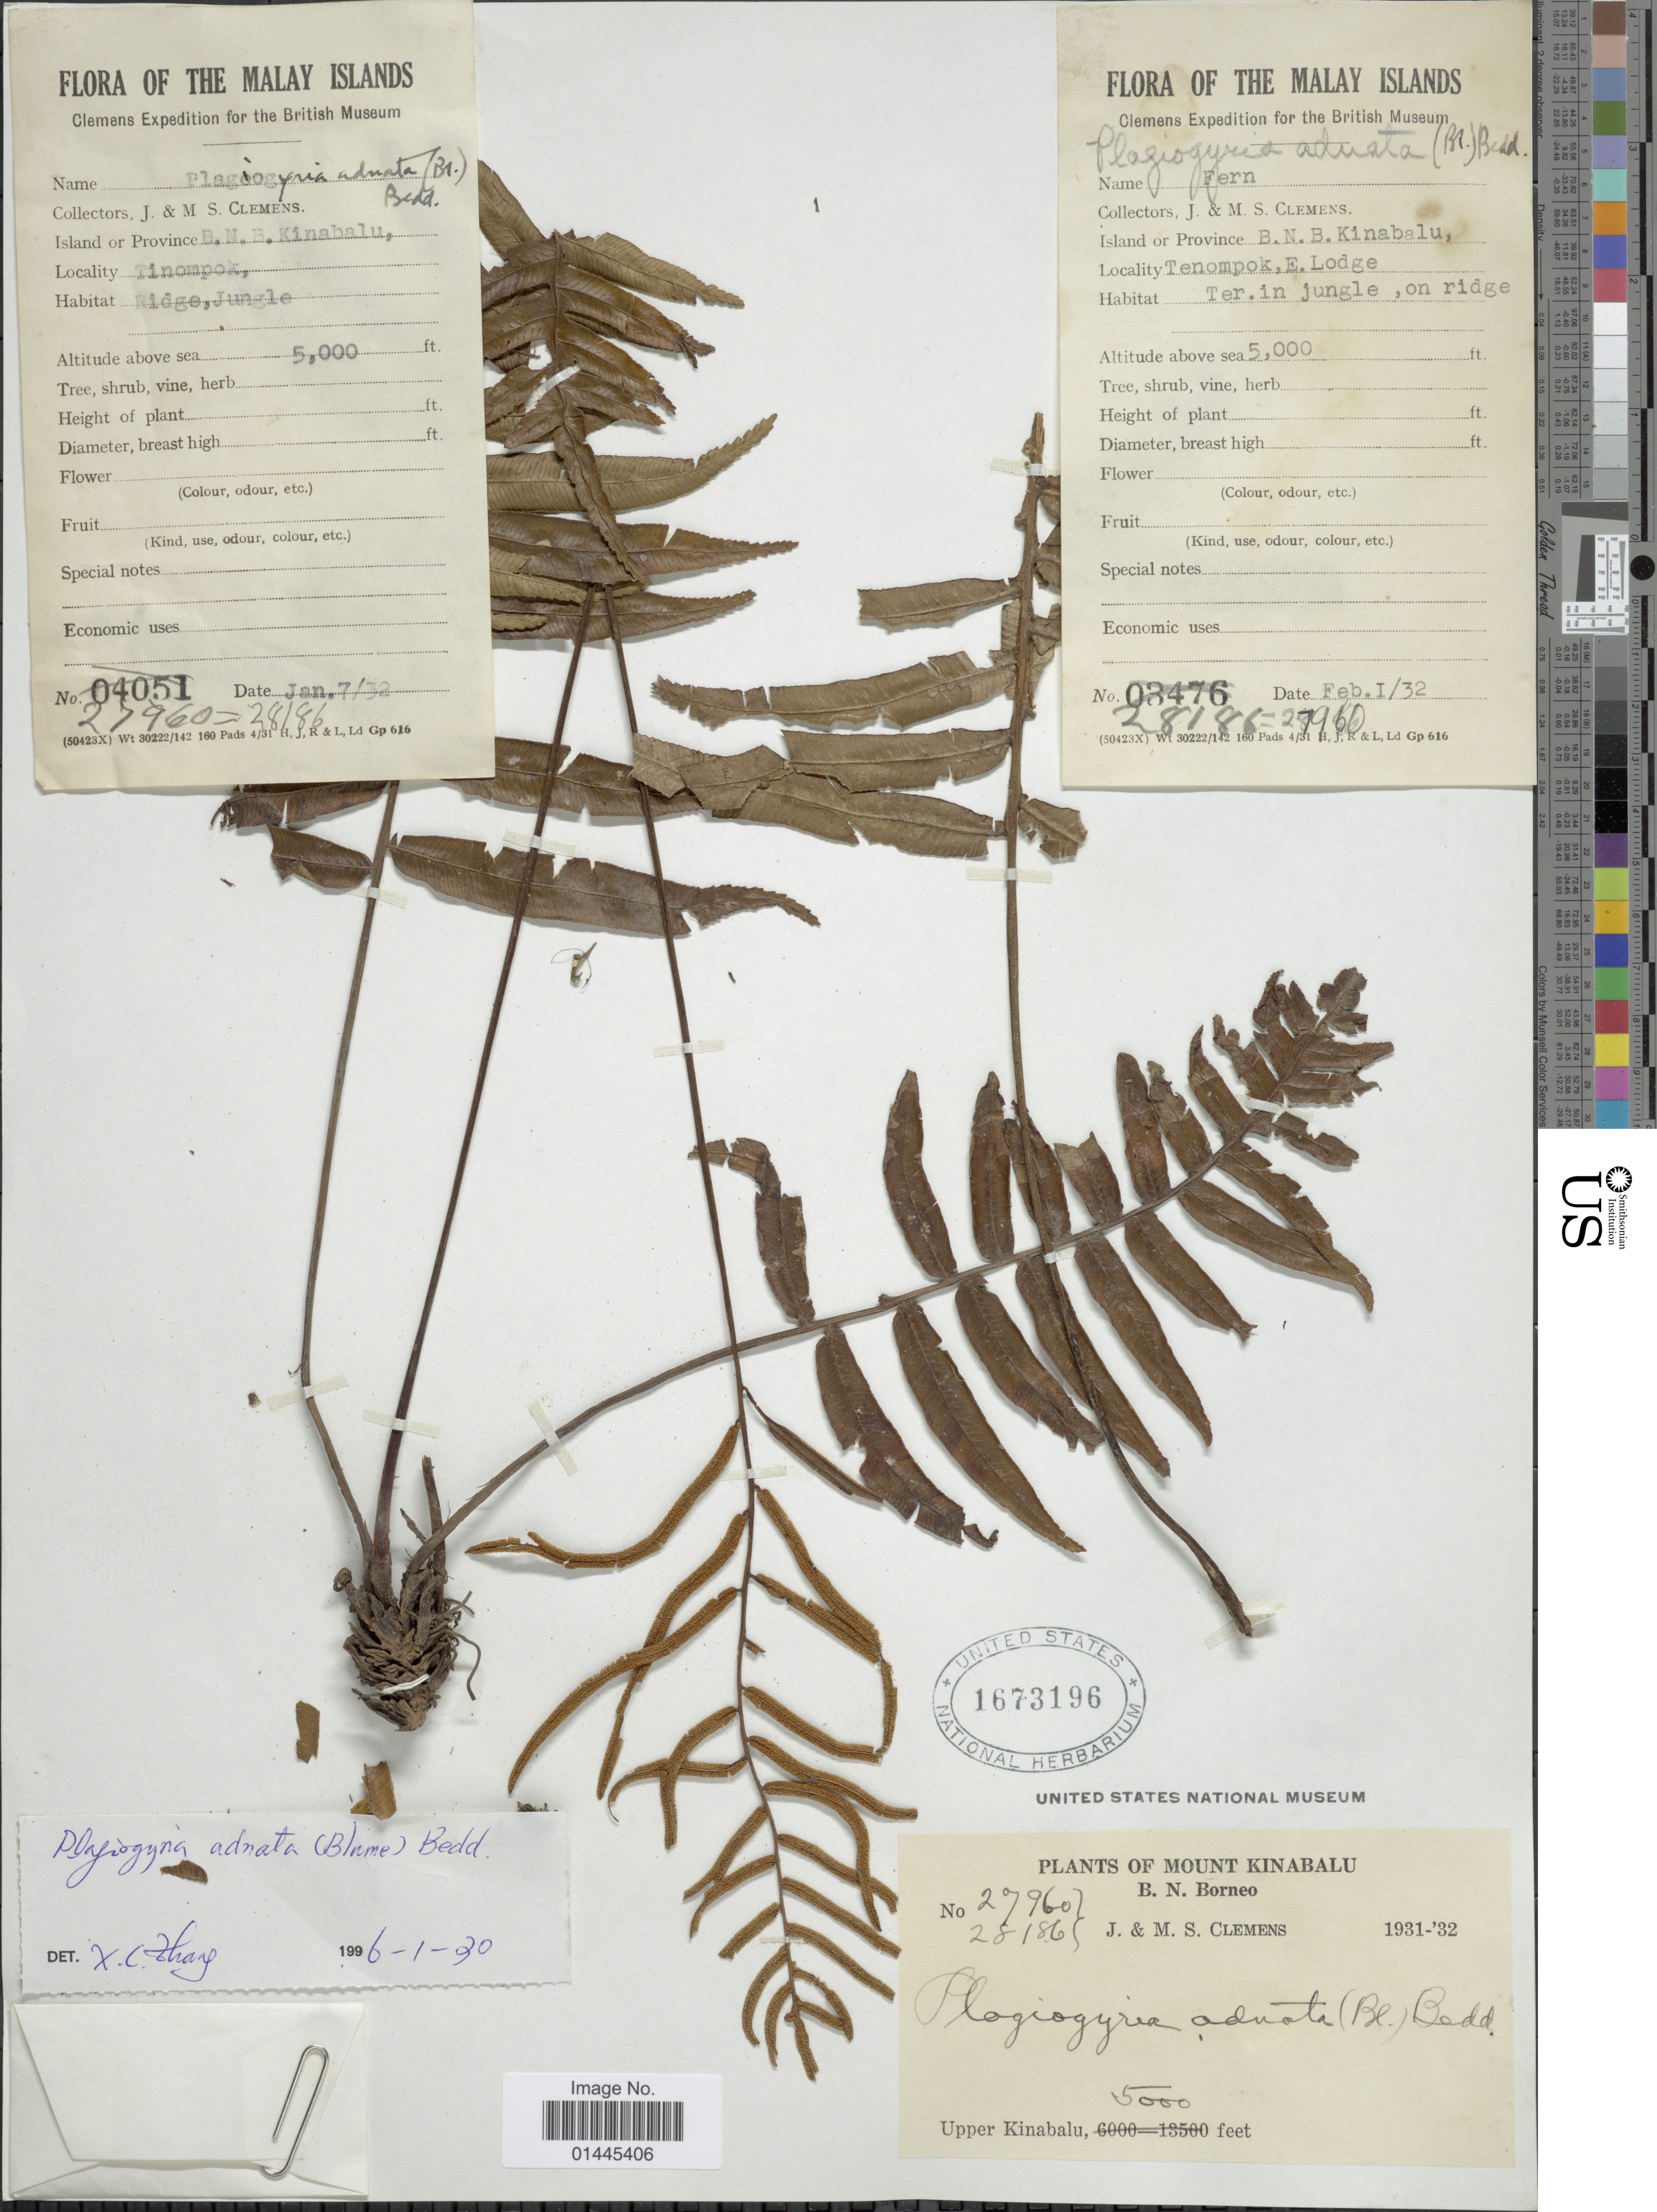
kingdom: Plantae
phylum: Tracheophyta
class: Polypodiopsida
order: Cyatheales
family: Plagiogyriaceae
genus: Plagiogyria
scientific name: Plagiogyria adnata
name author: (Blume) Bedd.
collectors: J. Clemens & M. S. Clemens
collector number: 27960/28186?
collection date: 1931/1932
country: Malaysia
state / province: Sabah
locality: Mount Kinabalu, B. N. Borneo, Upper Kinabalu.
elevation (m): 1524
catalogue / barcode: US 1673196